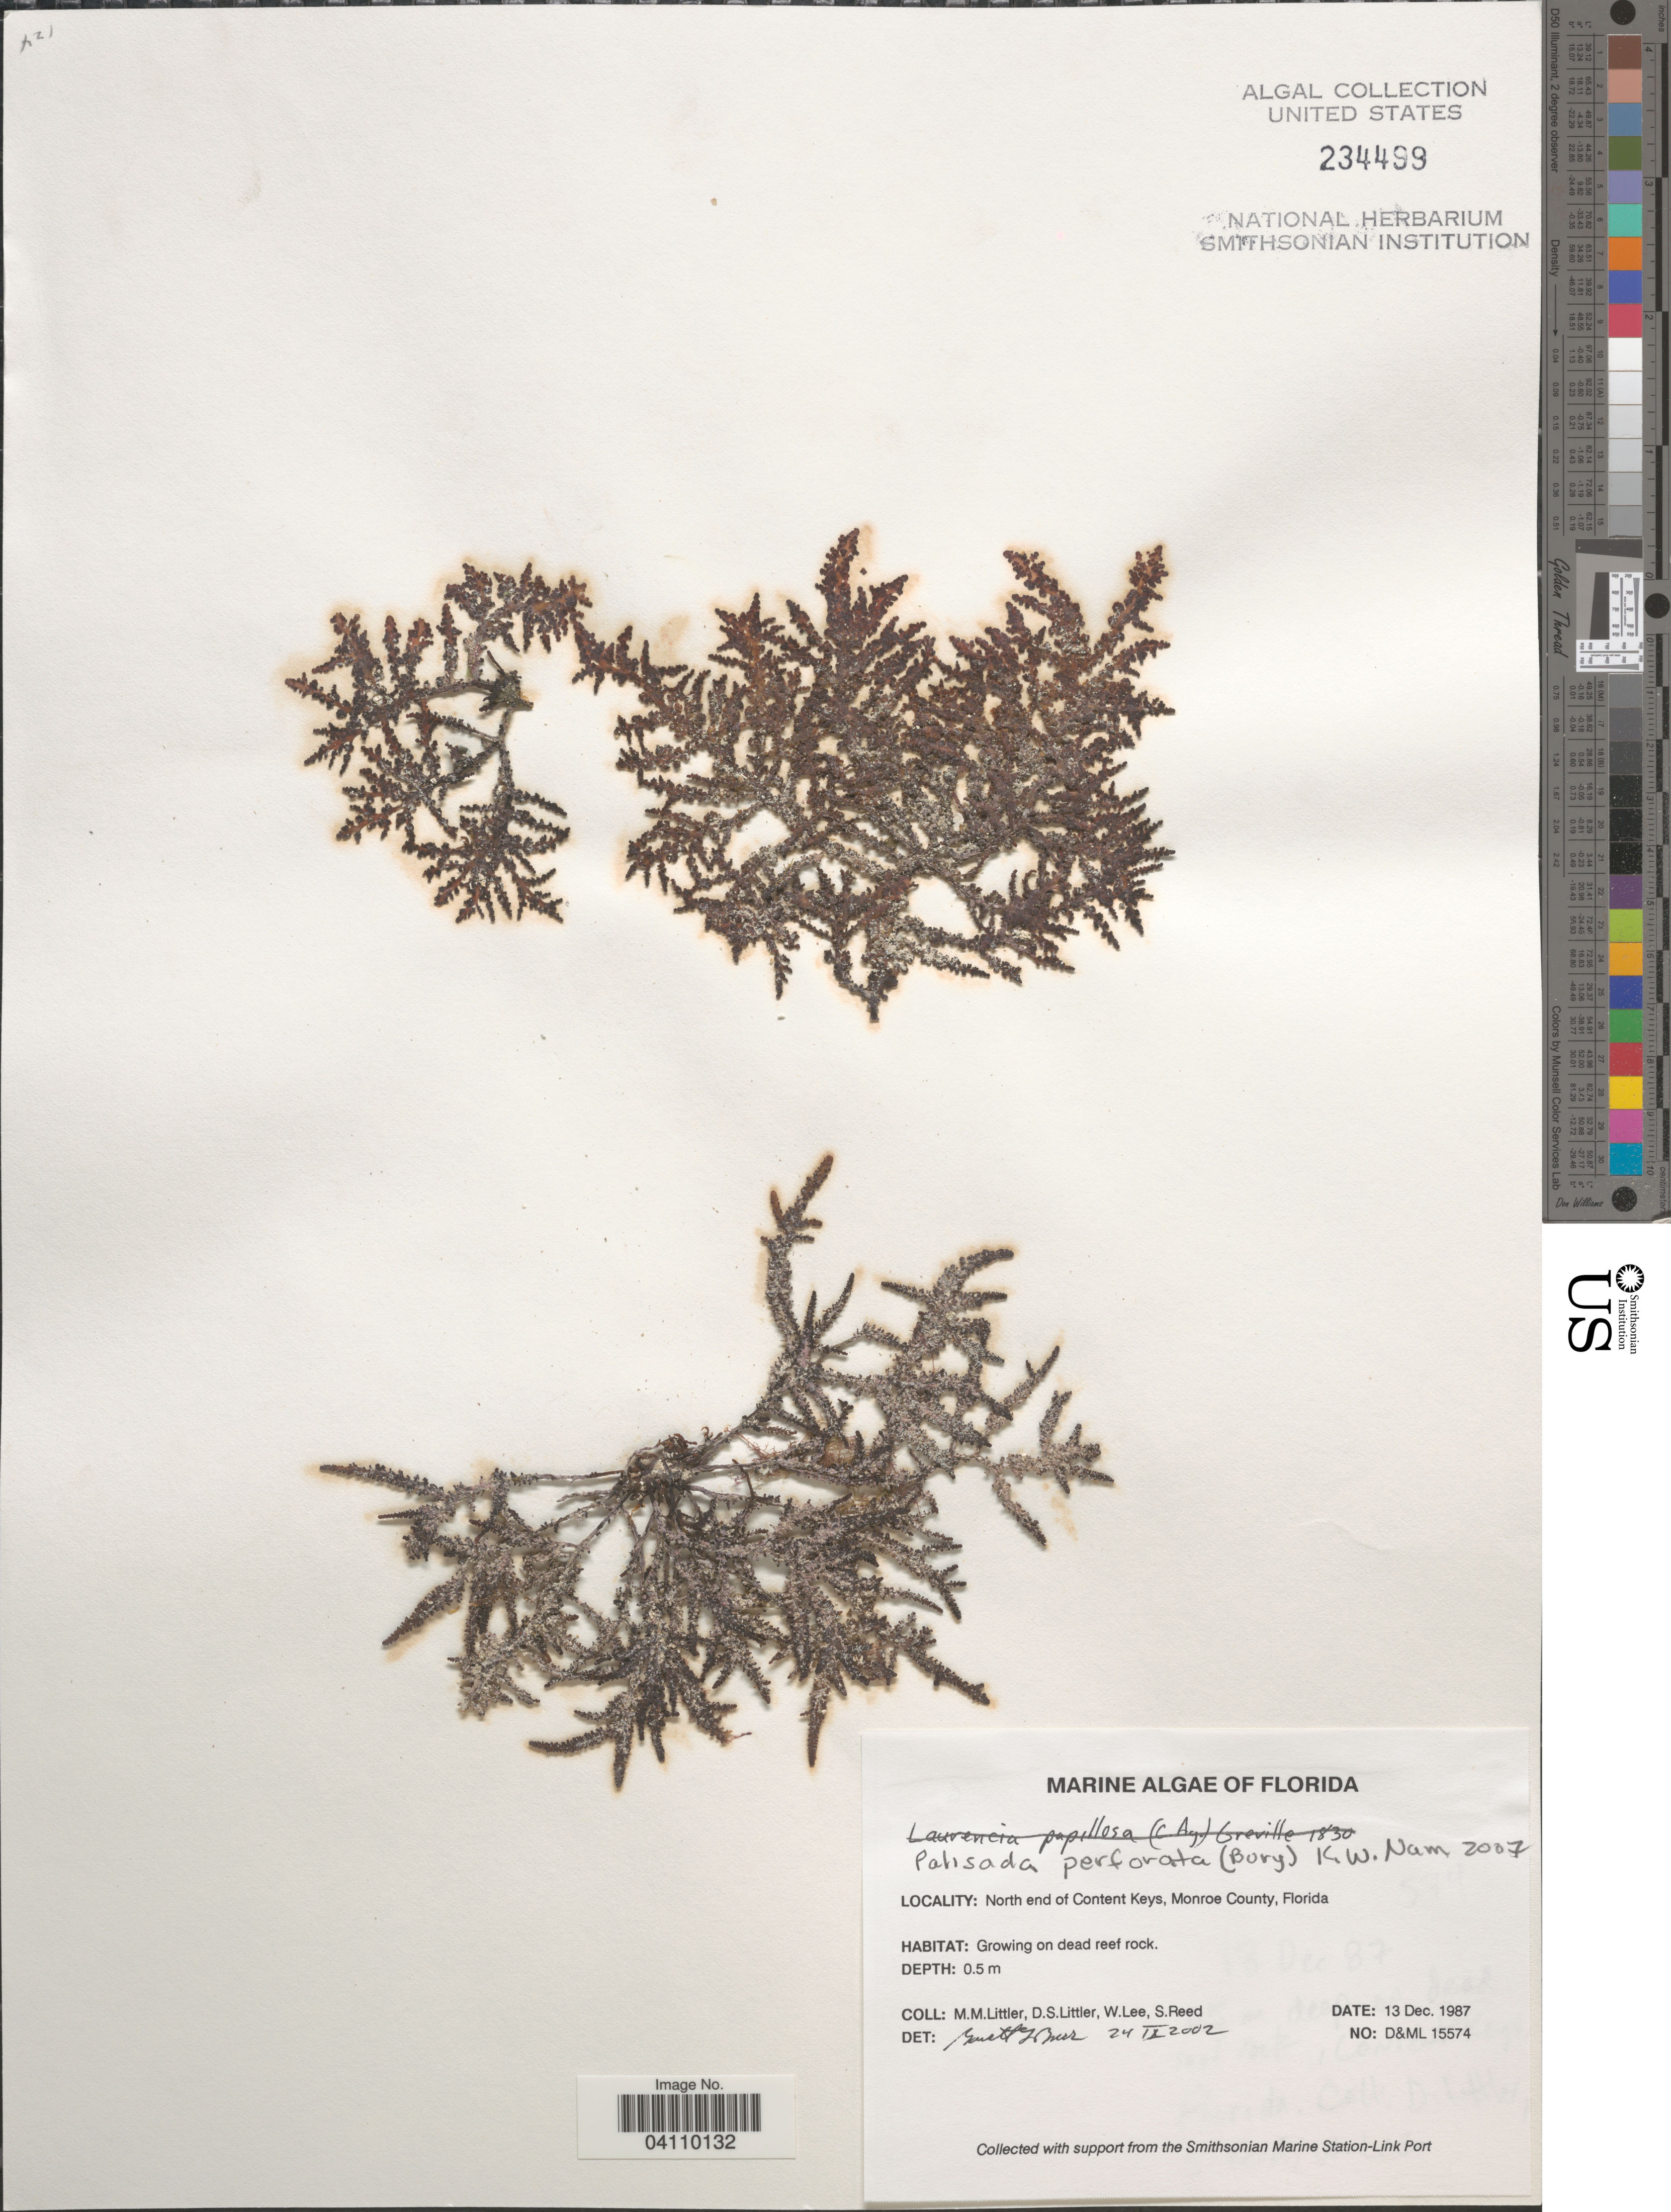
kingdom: Plantae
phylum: Rhodophyta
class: Florideophyceae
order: Ceramiales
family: Rhodomelaceae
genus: Palisada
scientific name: Palisada perforata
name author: (Bory) K.W. Nam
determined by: Algae name updating Project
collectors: D. S. Littler, W. Lee & S. Reed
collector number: D&ML15574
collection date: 1987-12-13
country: United States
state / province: Florida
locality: North end of Content Keys, Monroe County.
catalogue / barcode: US 234499